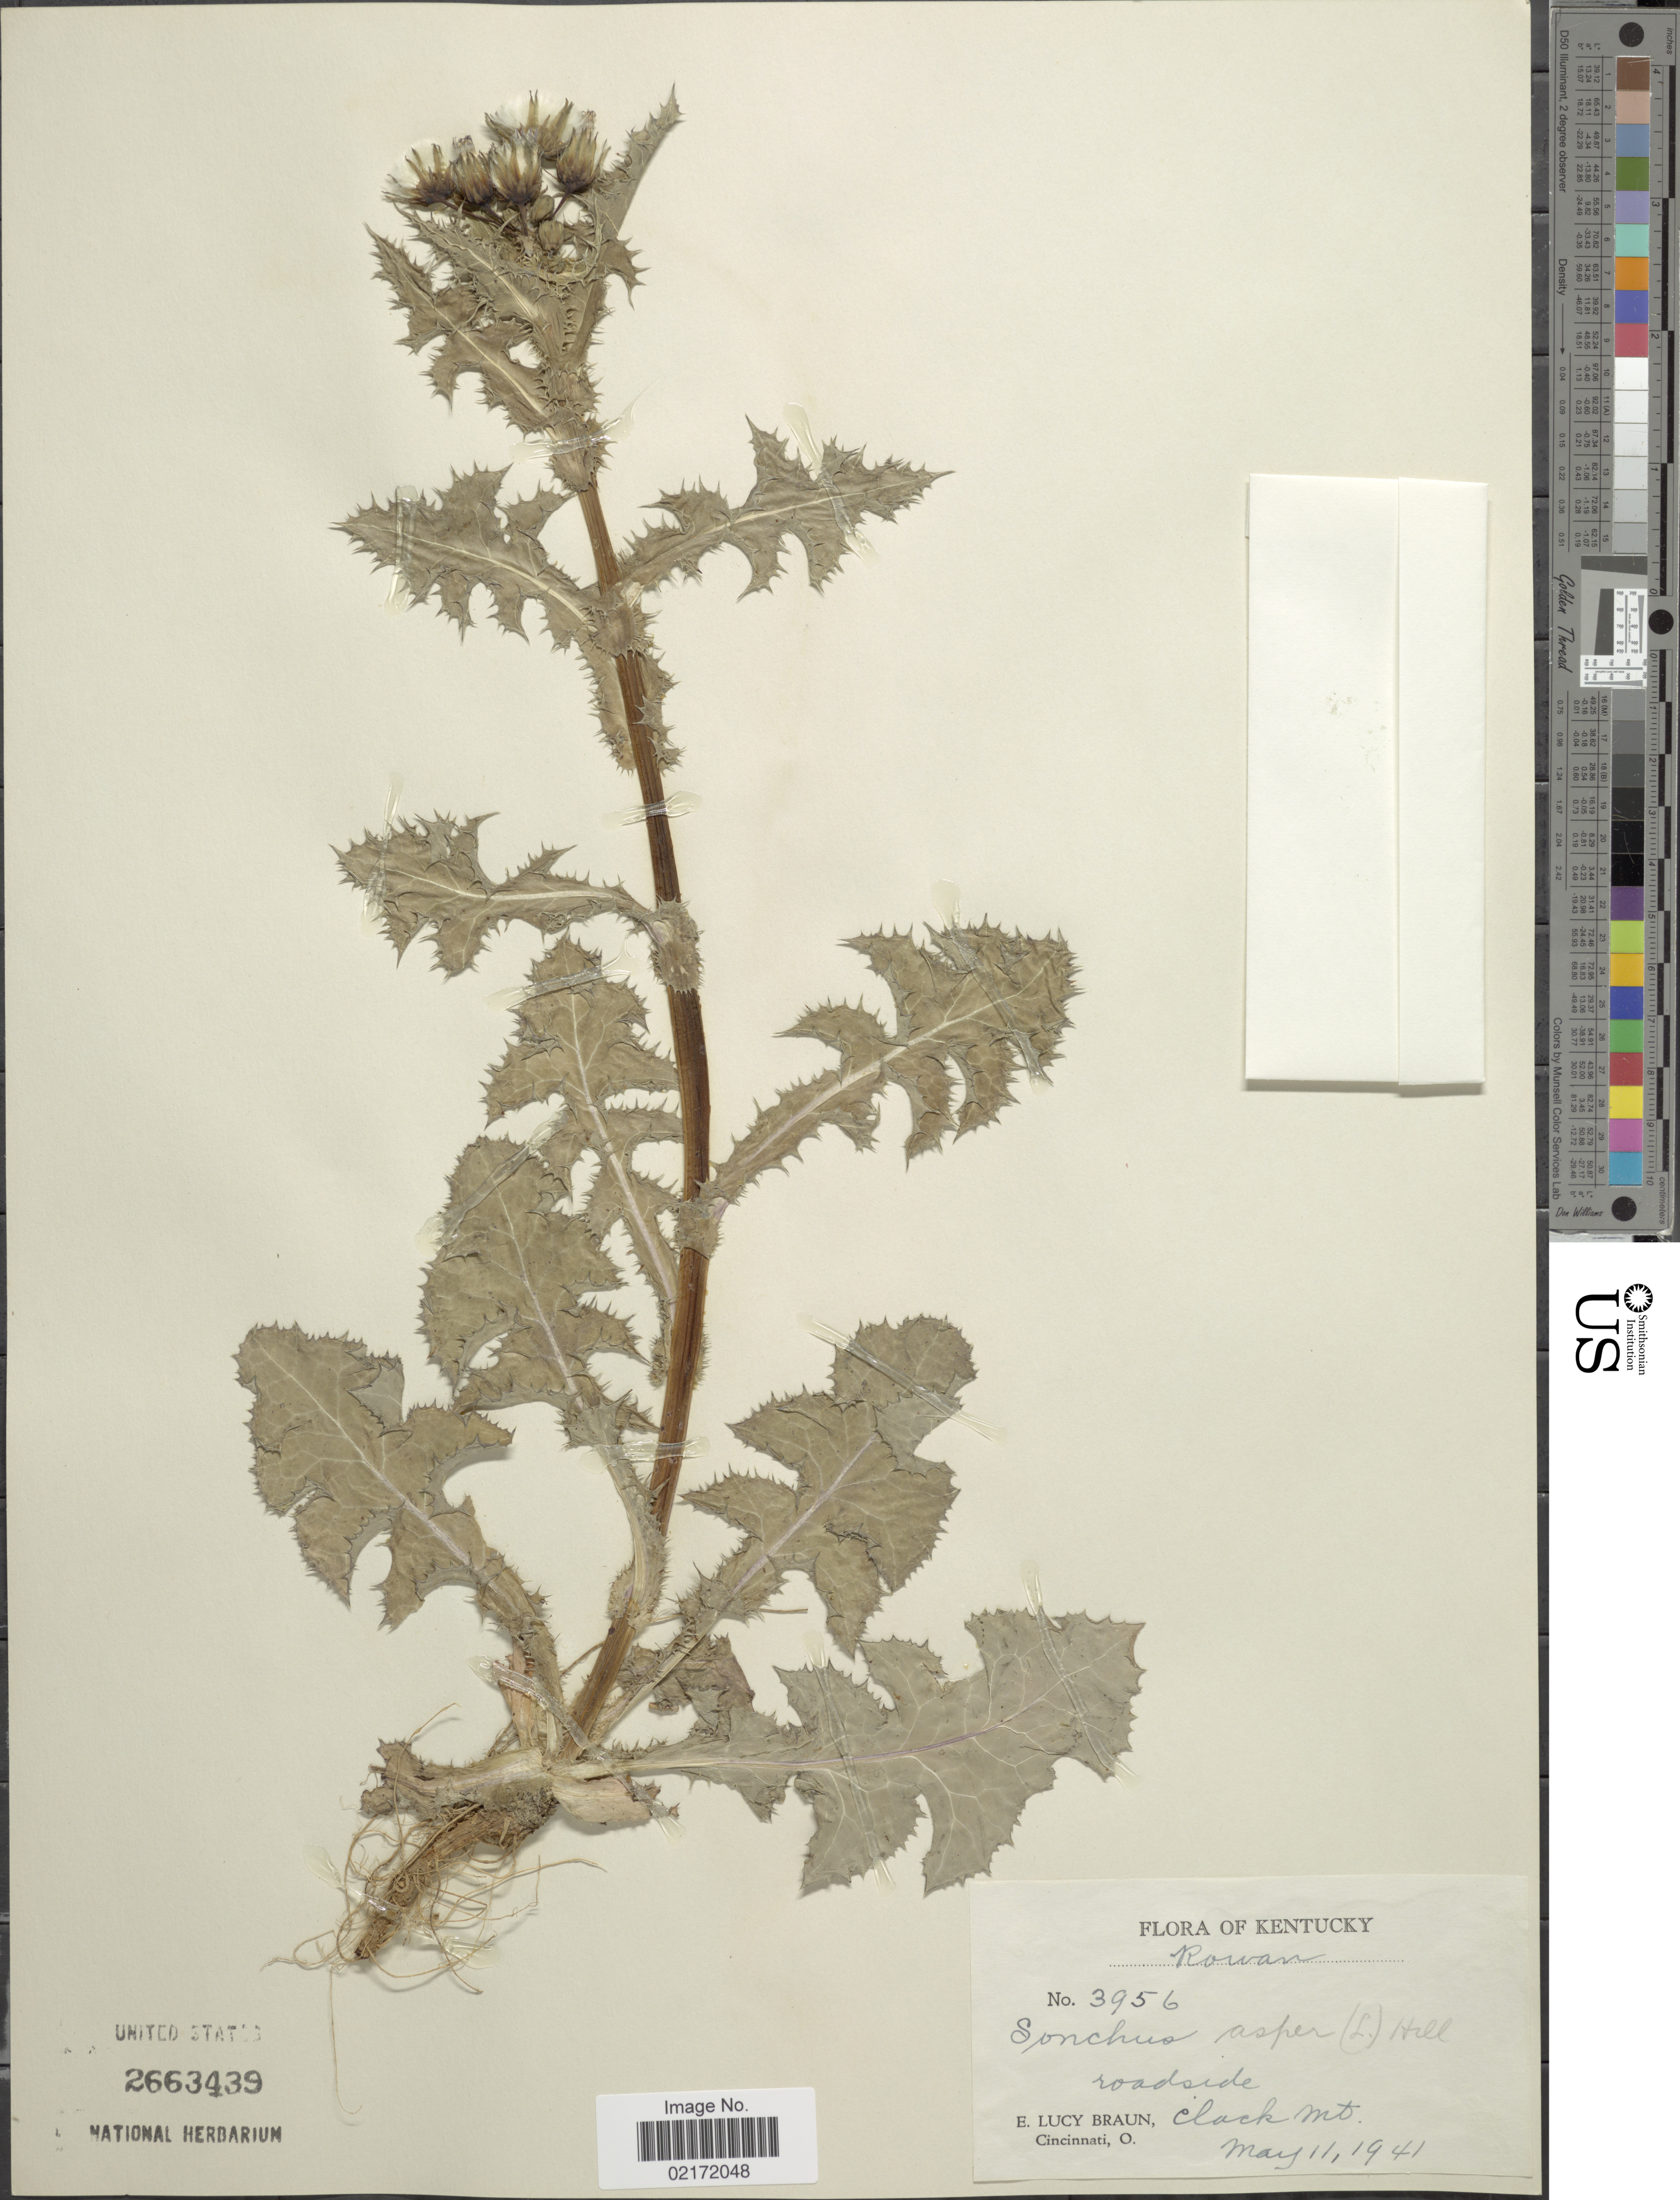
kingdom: Plantae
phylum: Tracheophyta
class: Magnoliopsida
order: Asterales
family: Asteraceae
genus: Sonchus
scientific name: Sonchus asper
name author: (L.) Hill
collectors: E. L. Braun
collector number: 3956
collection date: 1941-05-11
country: United States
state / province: Kentucky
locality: Rowan. Roadside, Clack Mt.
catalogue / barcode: US 2663439